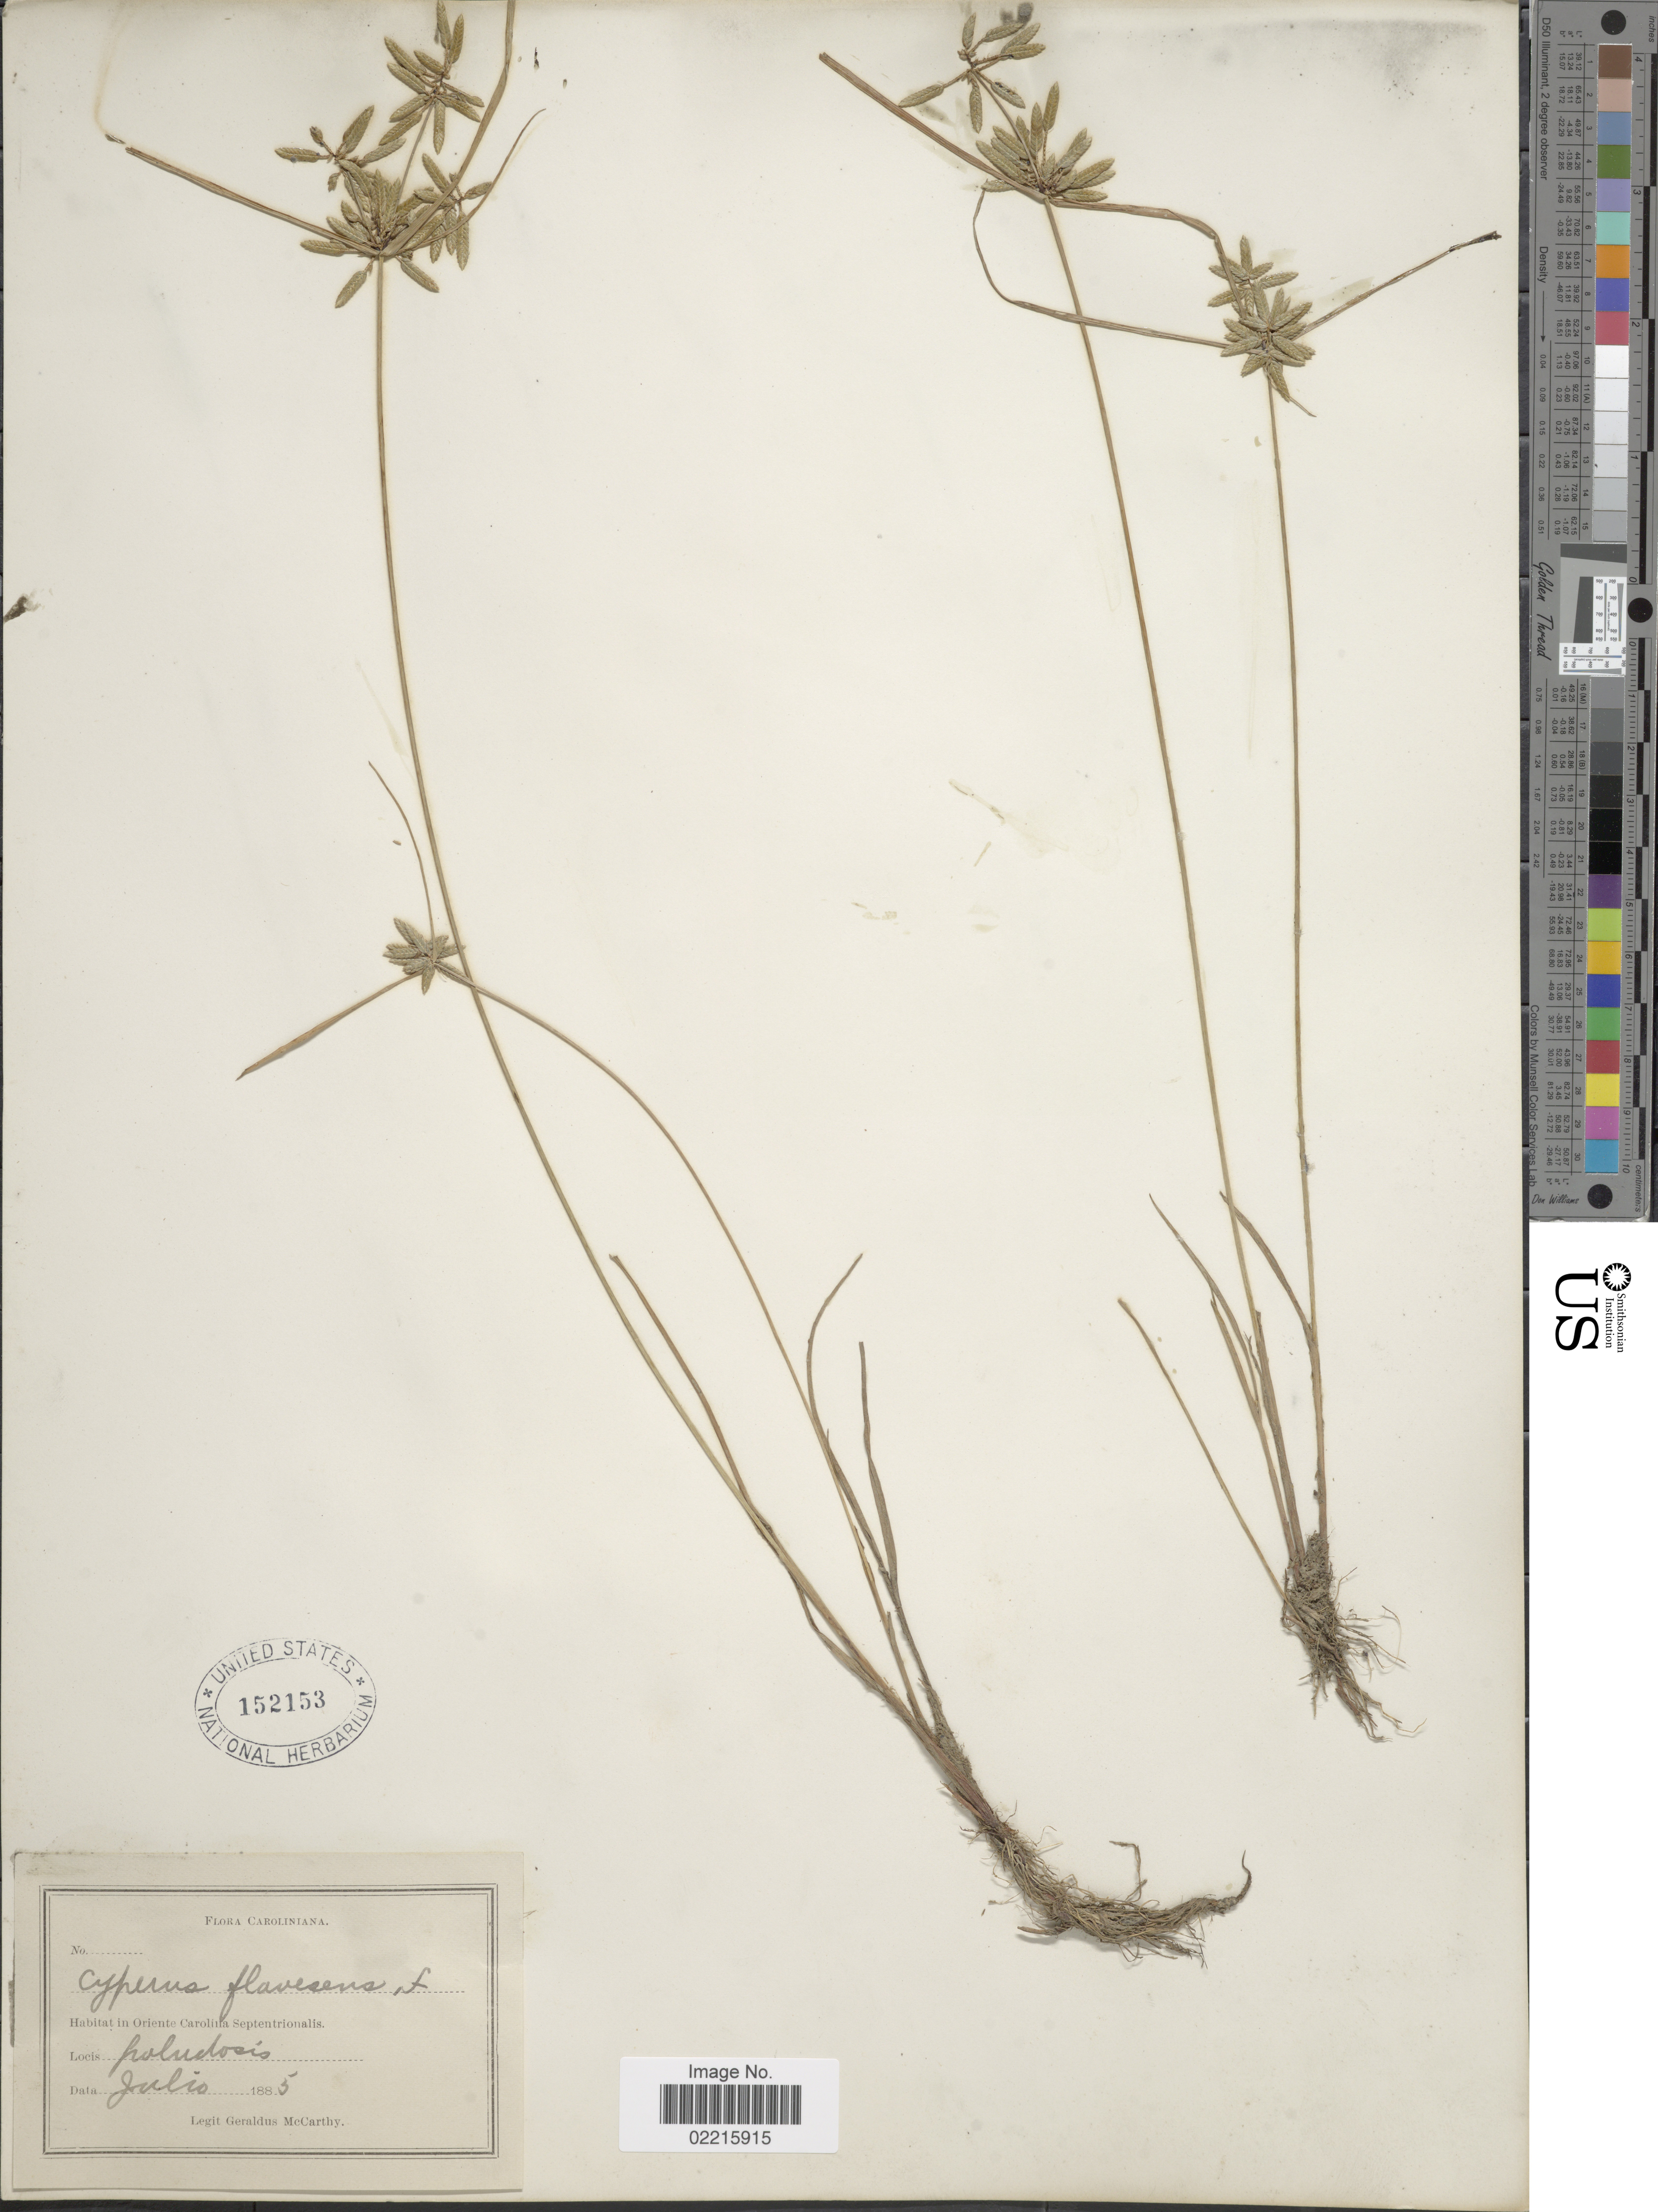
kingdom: Plantae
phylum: Tracheophyta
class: Liliopsida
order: Poales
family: Cyperaceae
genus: Cyperus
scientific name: Cyperus flavescens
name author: L.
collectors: M. McCarthy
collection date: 1885-07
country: United States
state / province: North Carolina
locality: Caroliniana. In Oriente Carolina Septentrionalis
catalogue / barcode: US 152153